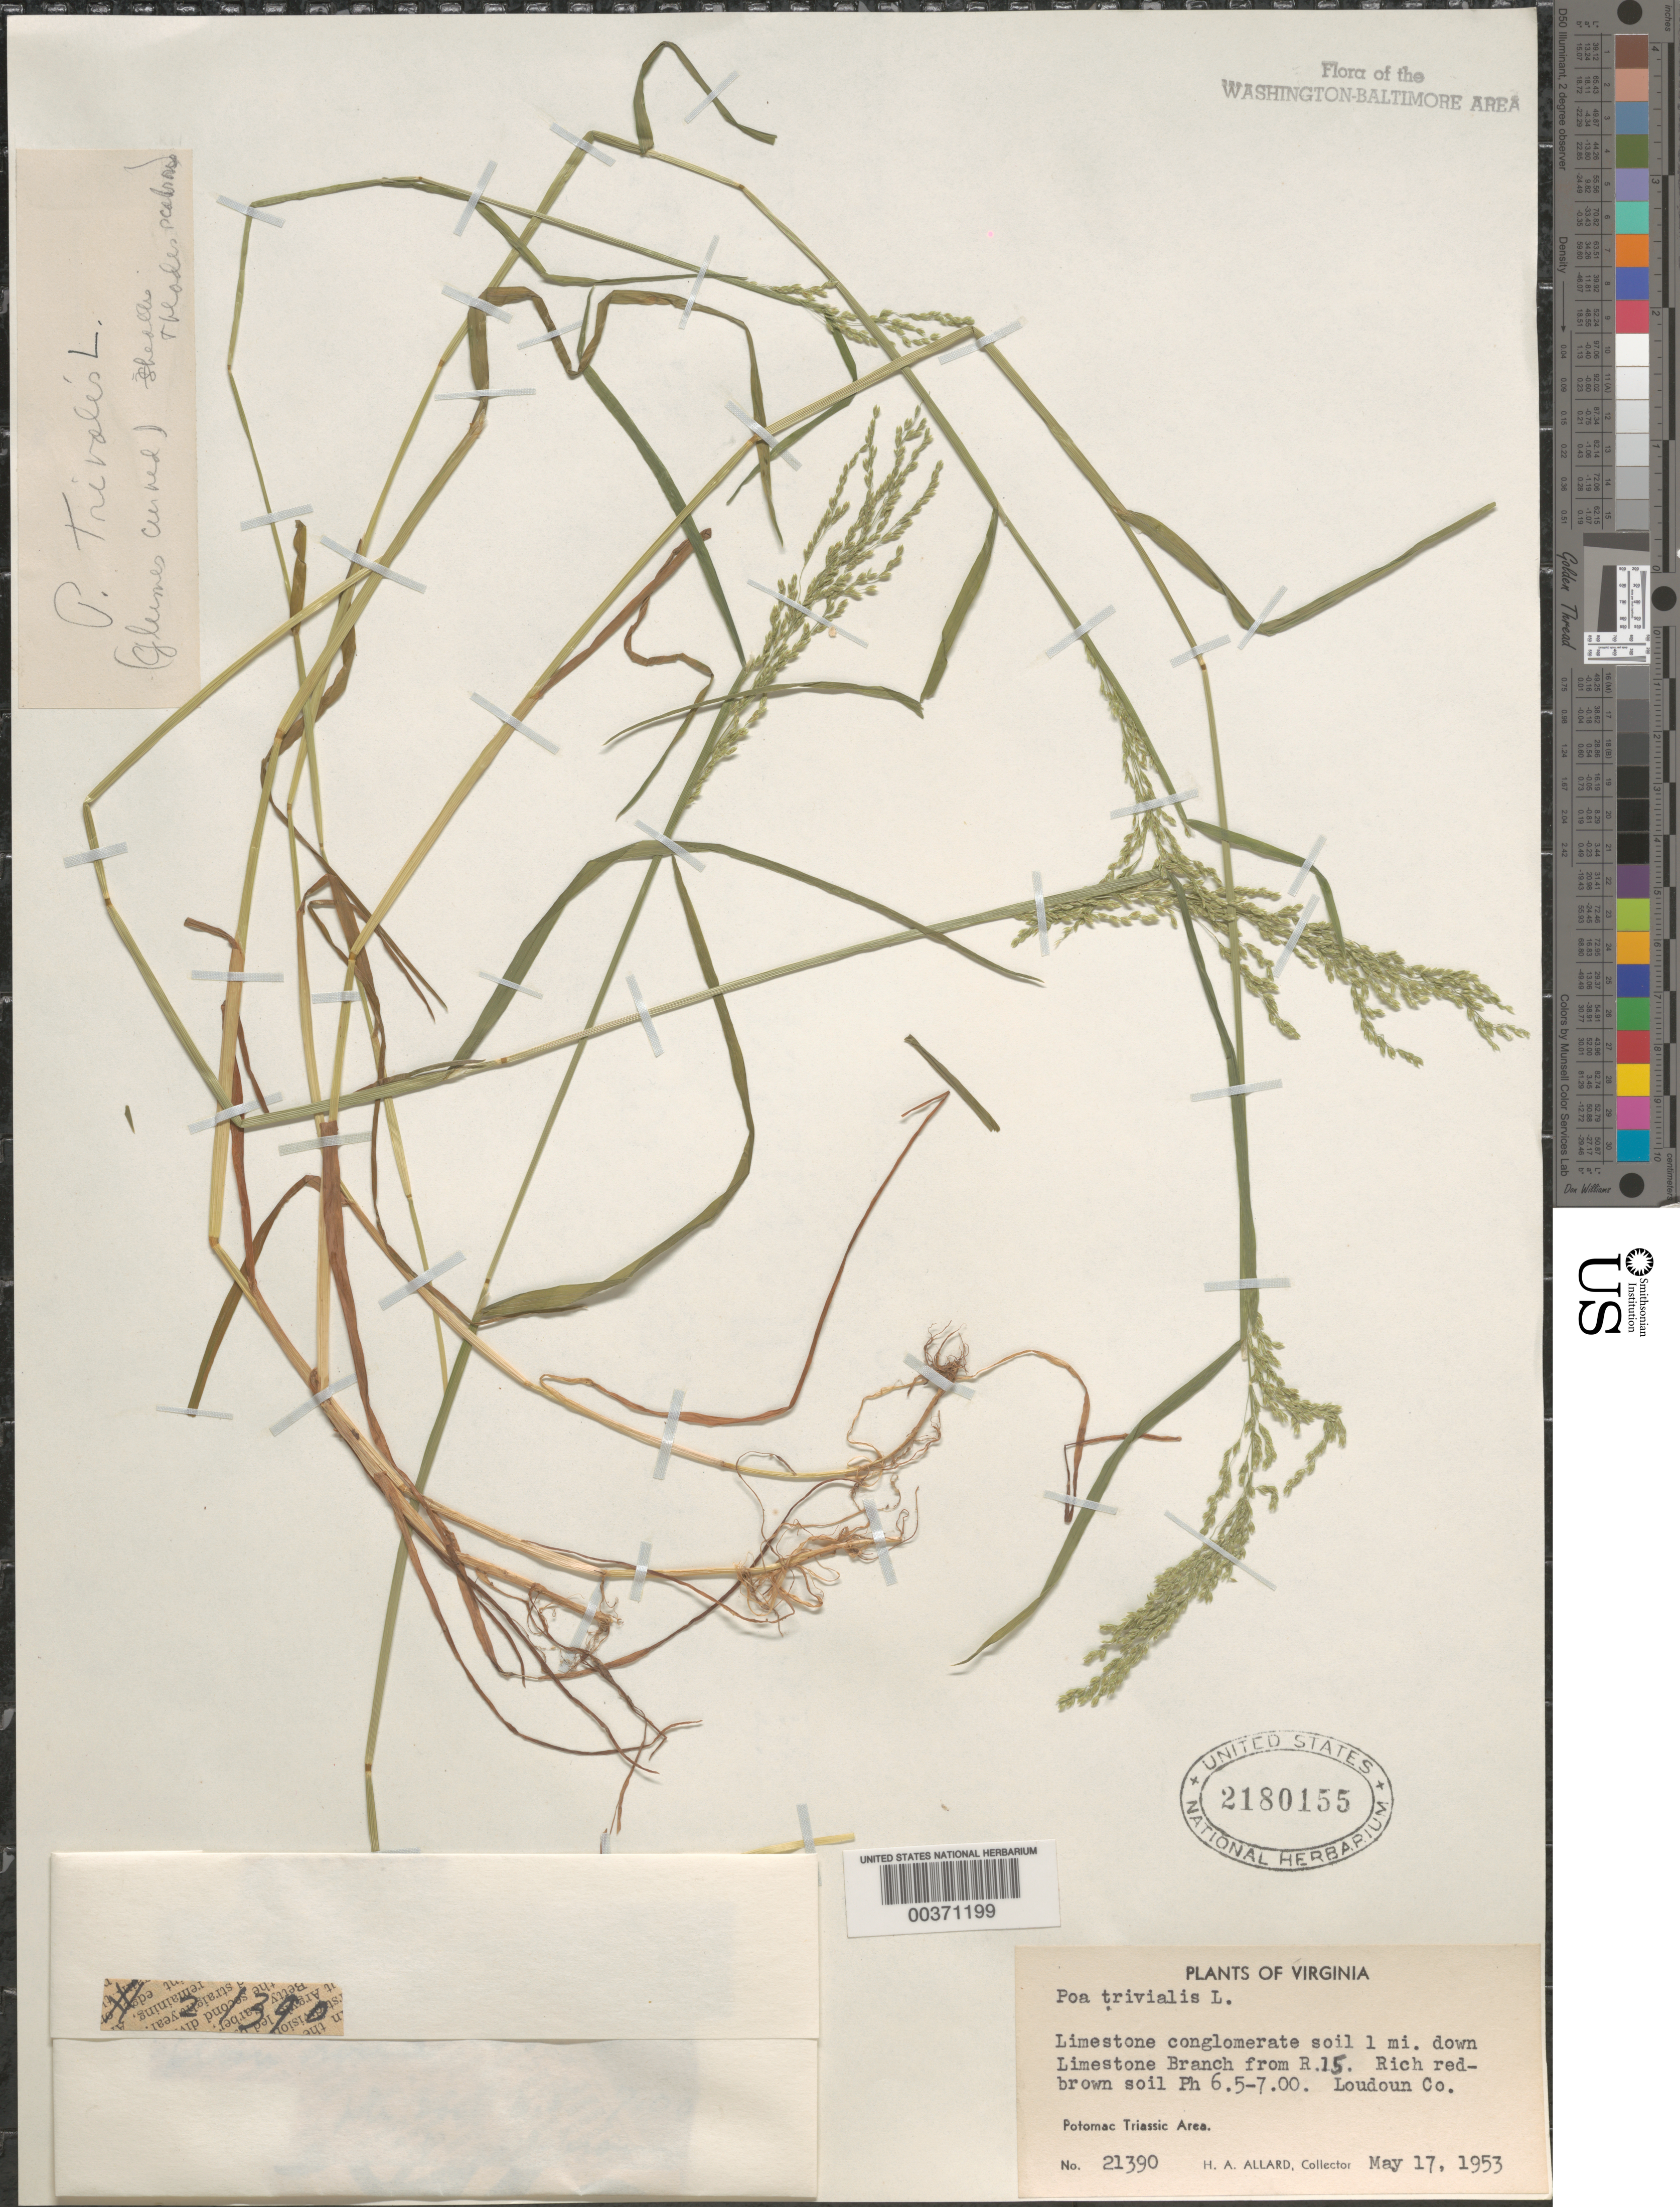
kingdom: Plantae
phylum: Tracheophyta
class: Liliopsida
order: Poales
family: Poaceae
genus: Poa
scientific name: Poa sylvestris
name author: A. Gray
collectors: H. A. Allard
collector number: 21390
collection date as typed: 17 May 1953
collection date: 1953-05-17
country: United States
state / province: Virginia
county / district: Loudoun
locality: Downstream from Route 15 on Limestone Branch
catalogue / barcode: US 2180155